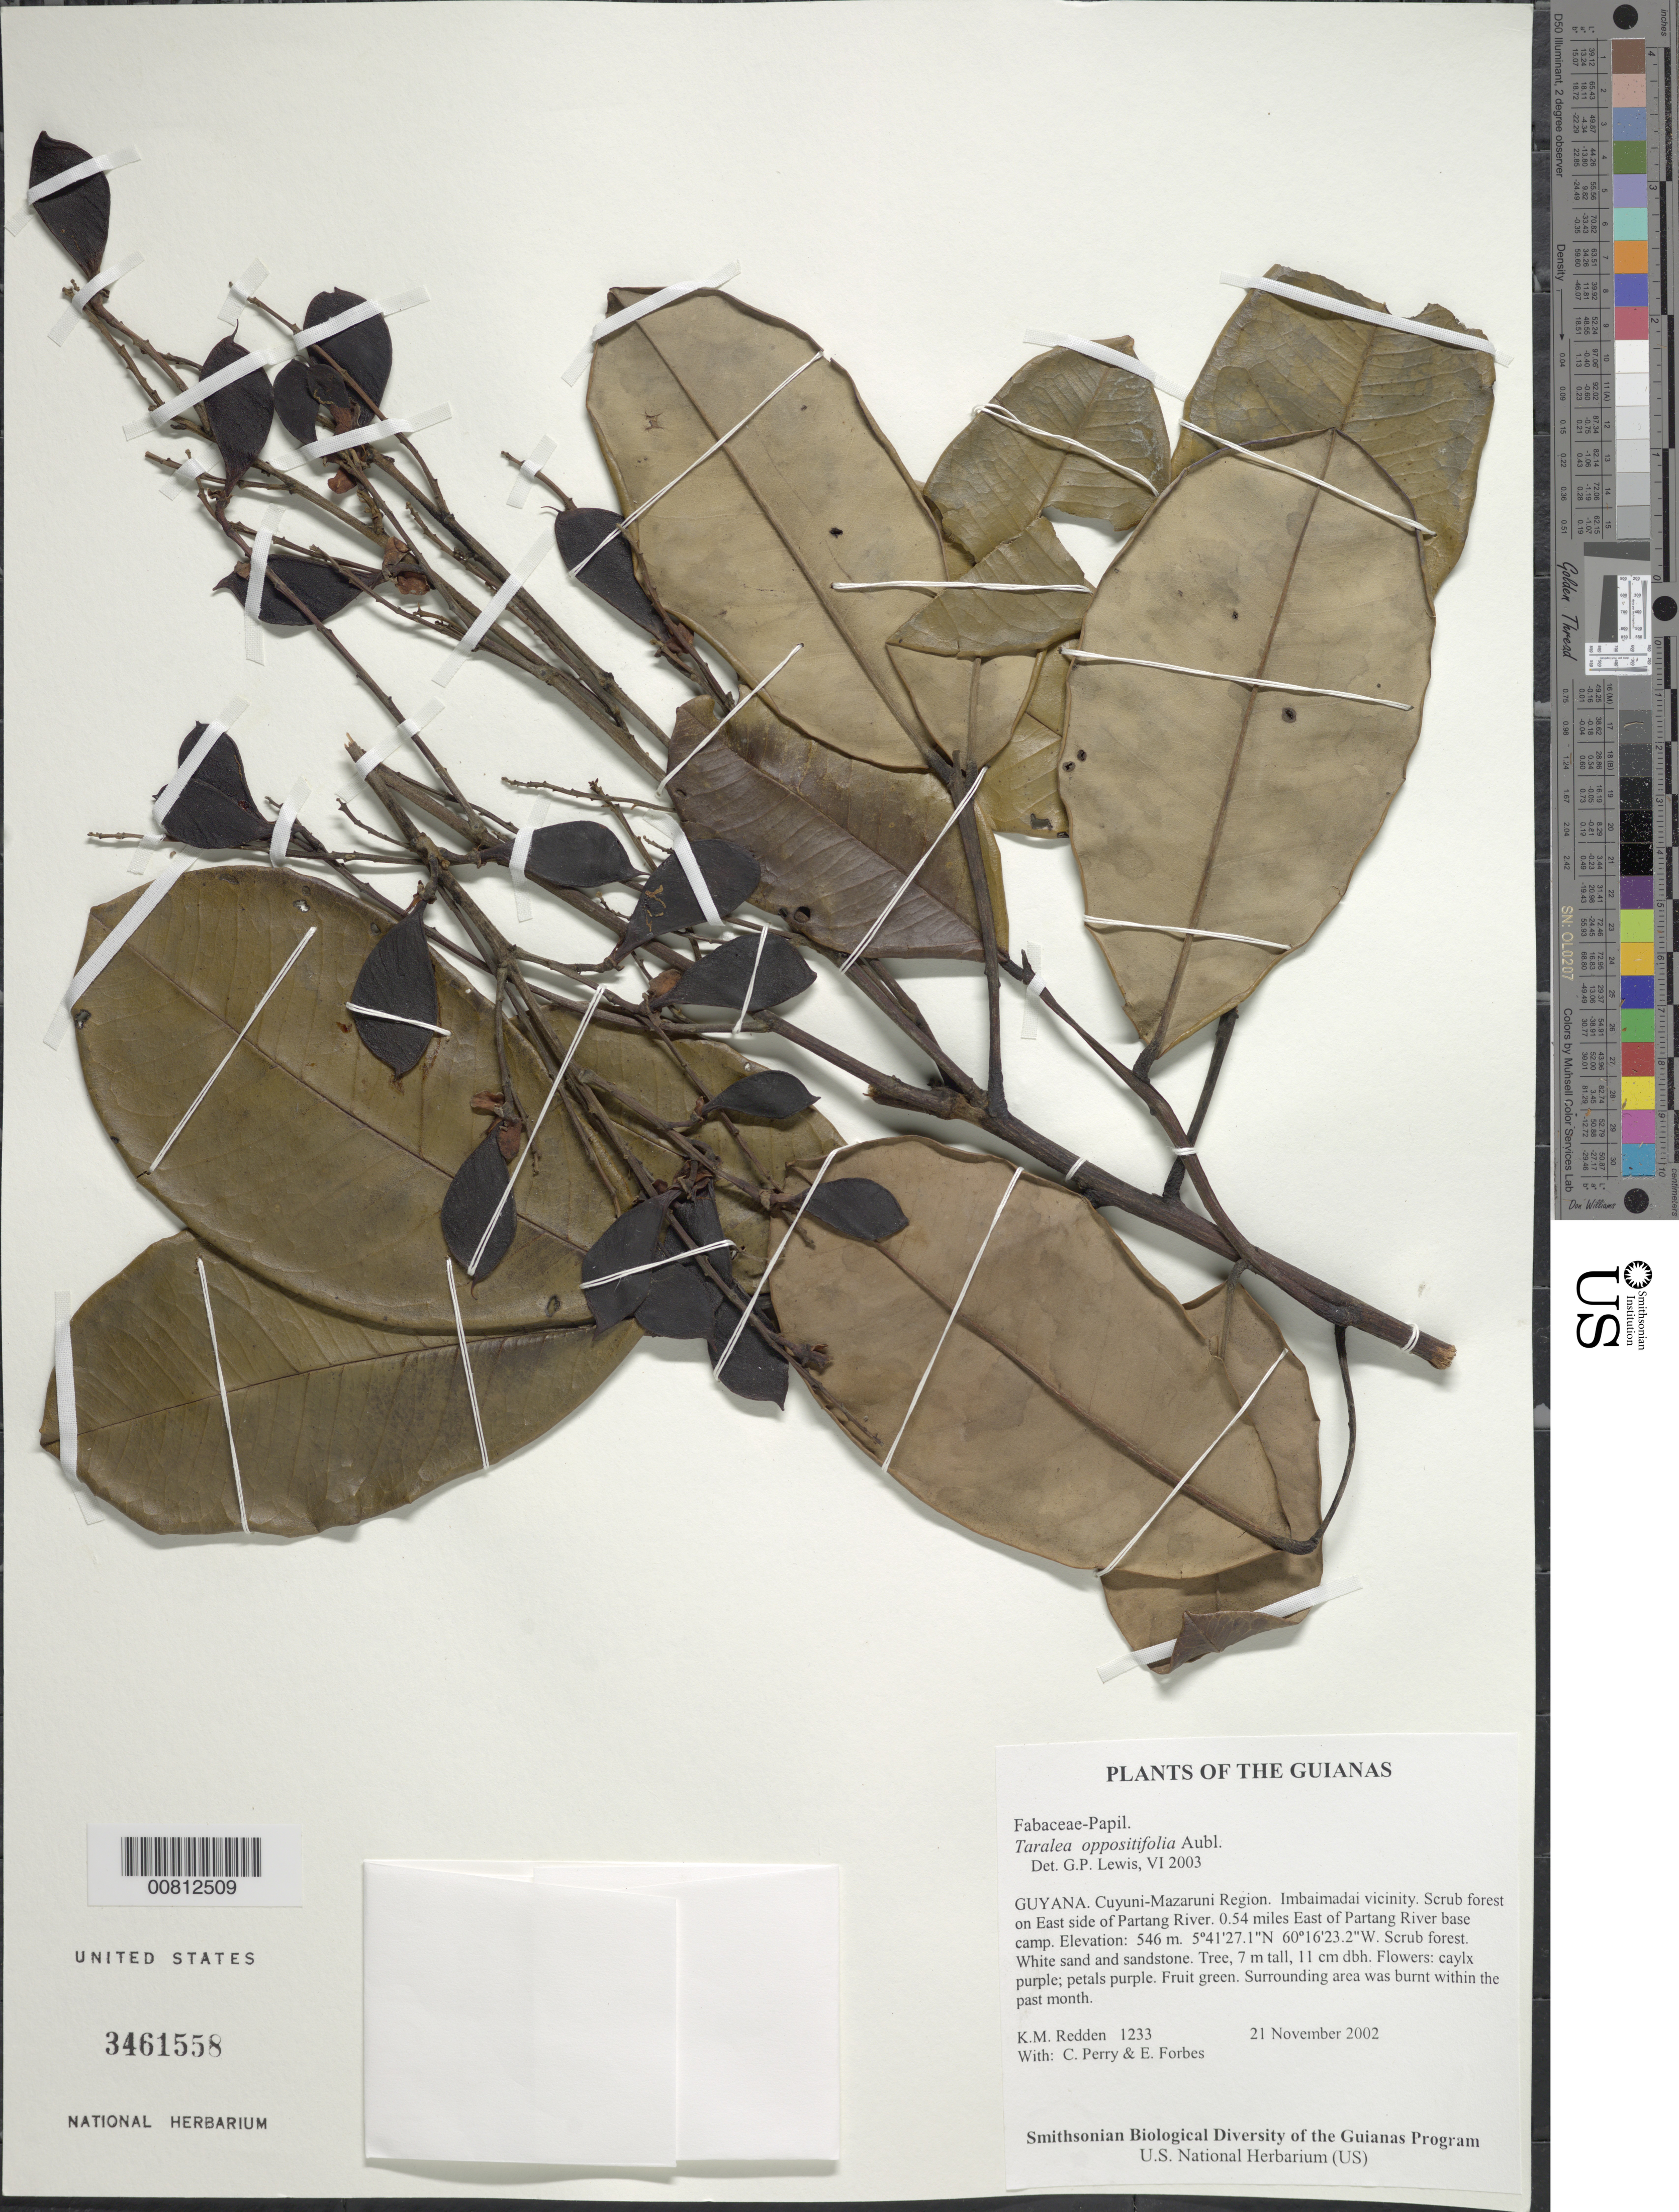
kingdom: Plantae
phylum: Tracheophyta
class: Magnoliopsida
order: Fabales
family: Fabaceae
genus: Taralea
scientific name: Taralea oppositifolia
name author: Aubl.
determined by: Lewis, Gwilym P.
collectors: K. M. Redden, C. Perry & E. Forbes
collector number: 1233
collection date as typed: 21 November 2002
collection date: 2002-11-21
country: Guyana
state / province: Cuyuni-Mazaruni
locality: Imbaimadai vicinity. Scrub forest on East side of Partang River. 0.54 miles East of Partang River base camp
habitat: Scrub forest. White sand and sandstone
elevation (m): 546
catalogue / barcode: US 3461558